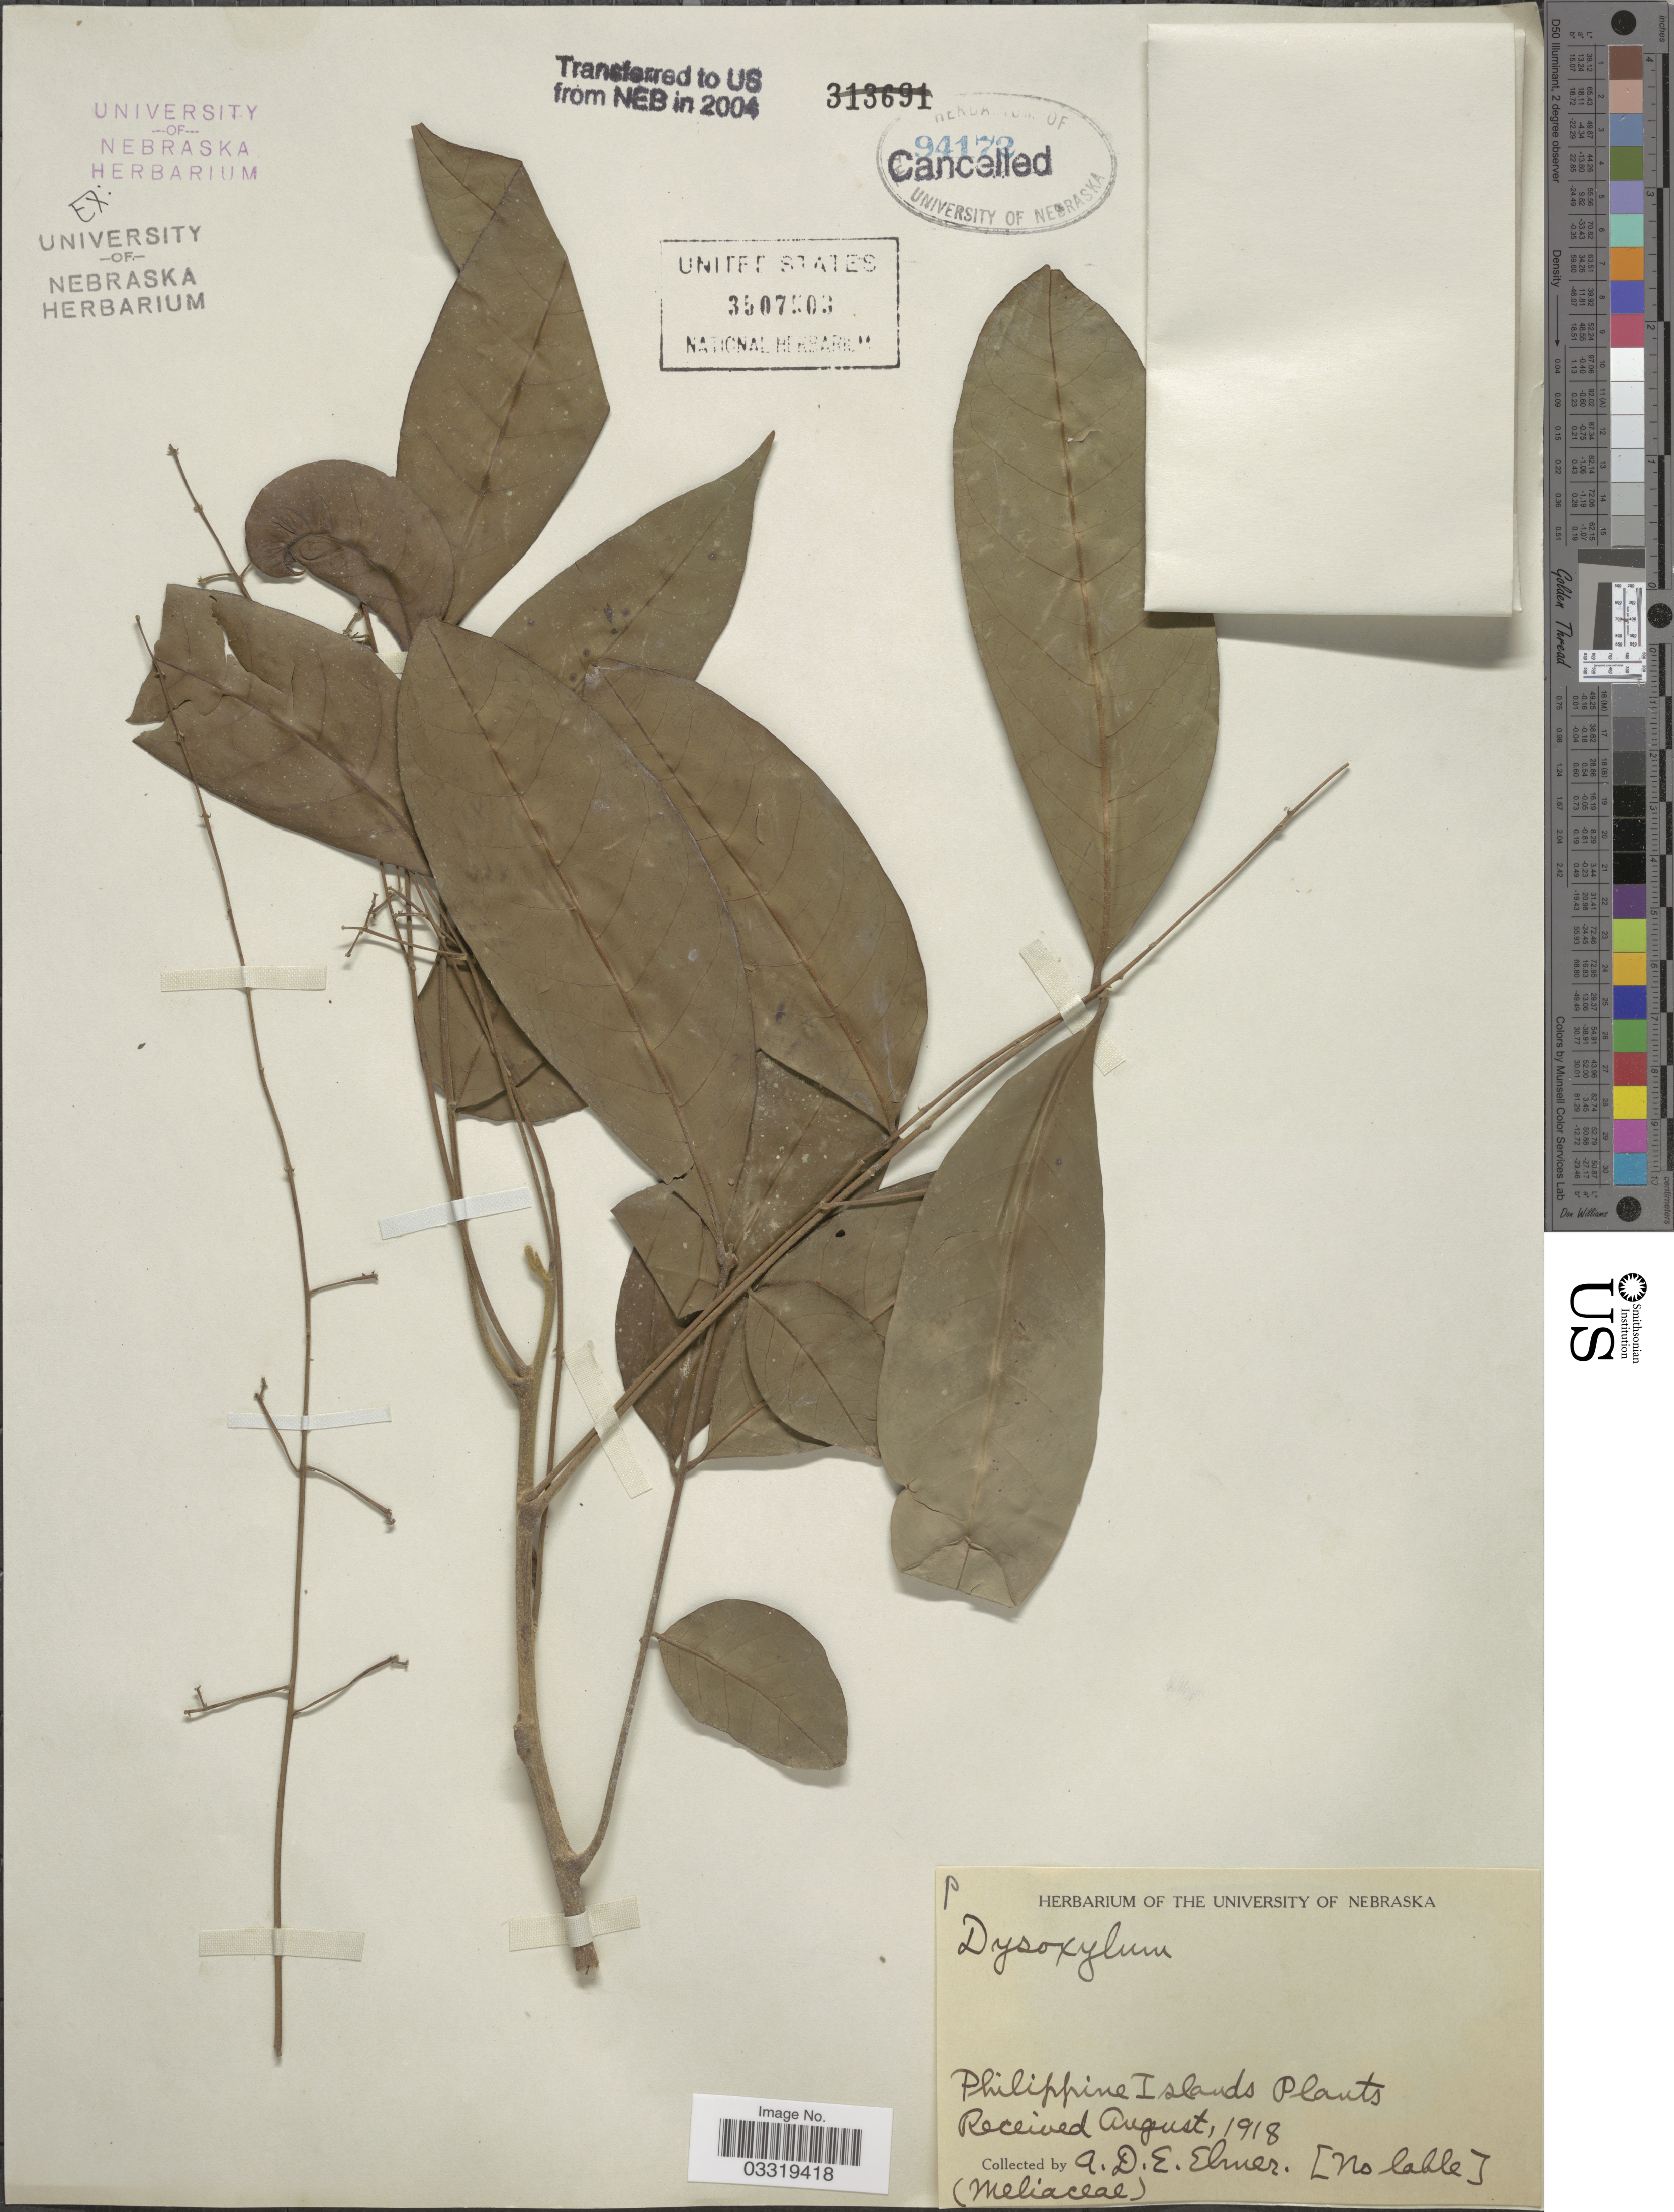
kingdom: Plantae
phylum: Tracheophyta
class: Magnoliopsida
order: Sapindales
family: Meliaceae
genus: Dysoxylum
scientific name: Dysoxylum sp.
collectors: A. D. E. Elmer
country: Philippines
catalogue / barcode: US 3507503